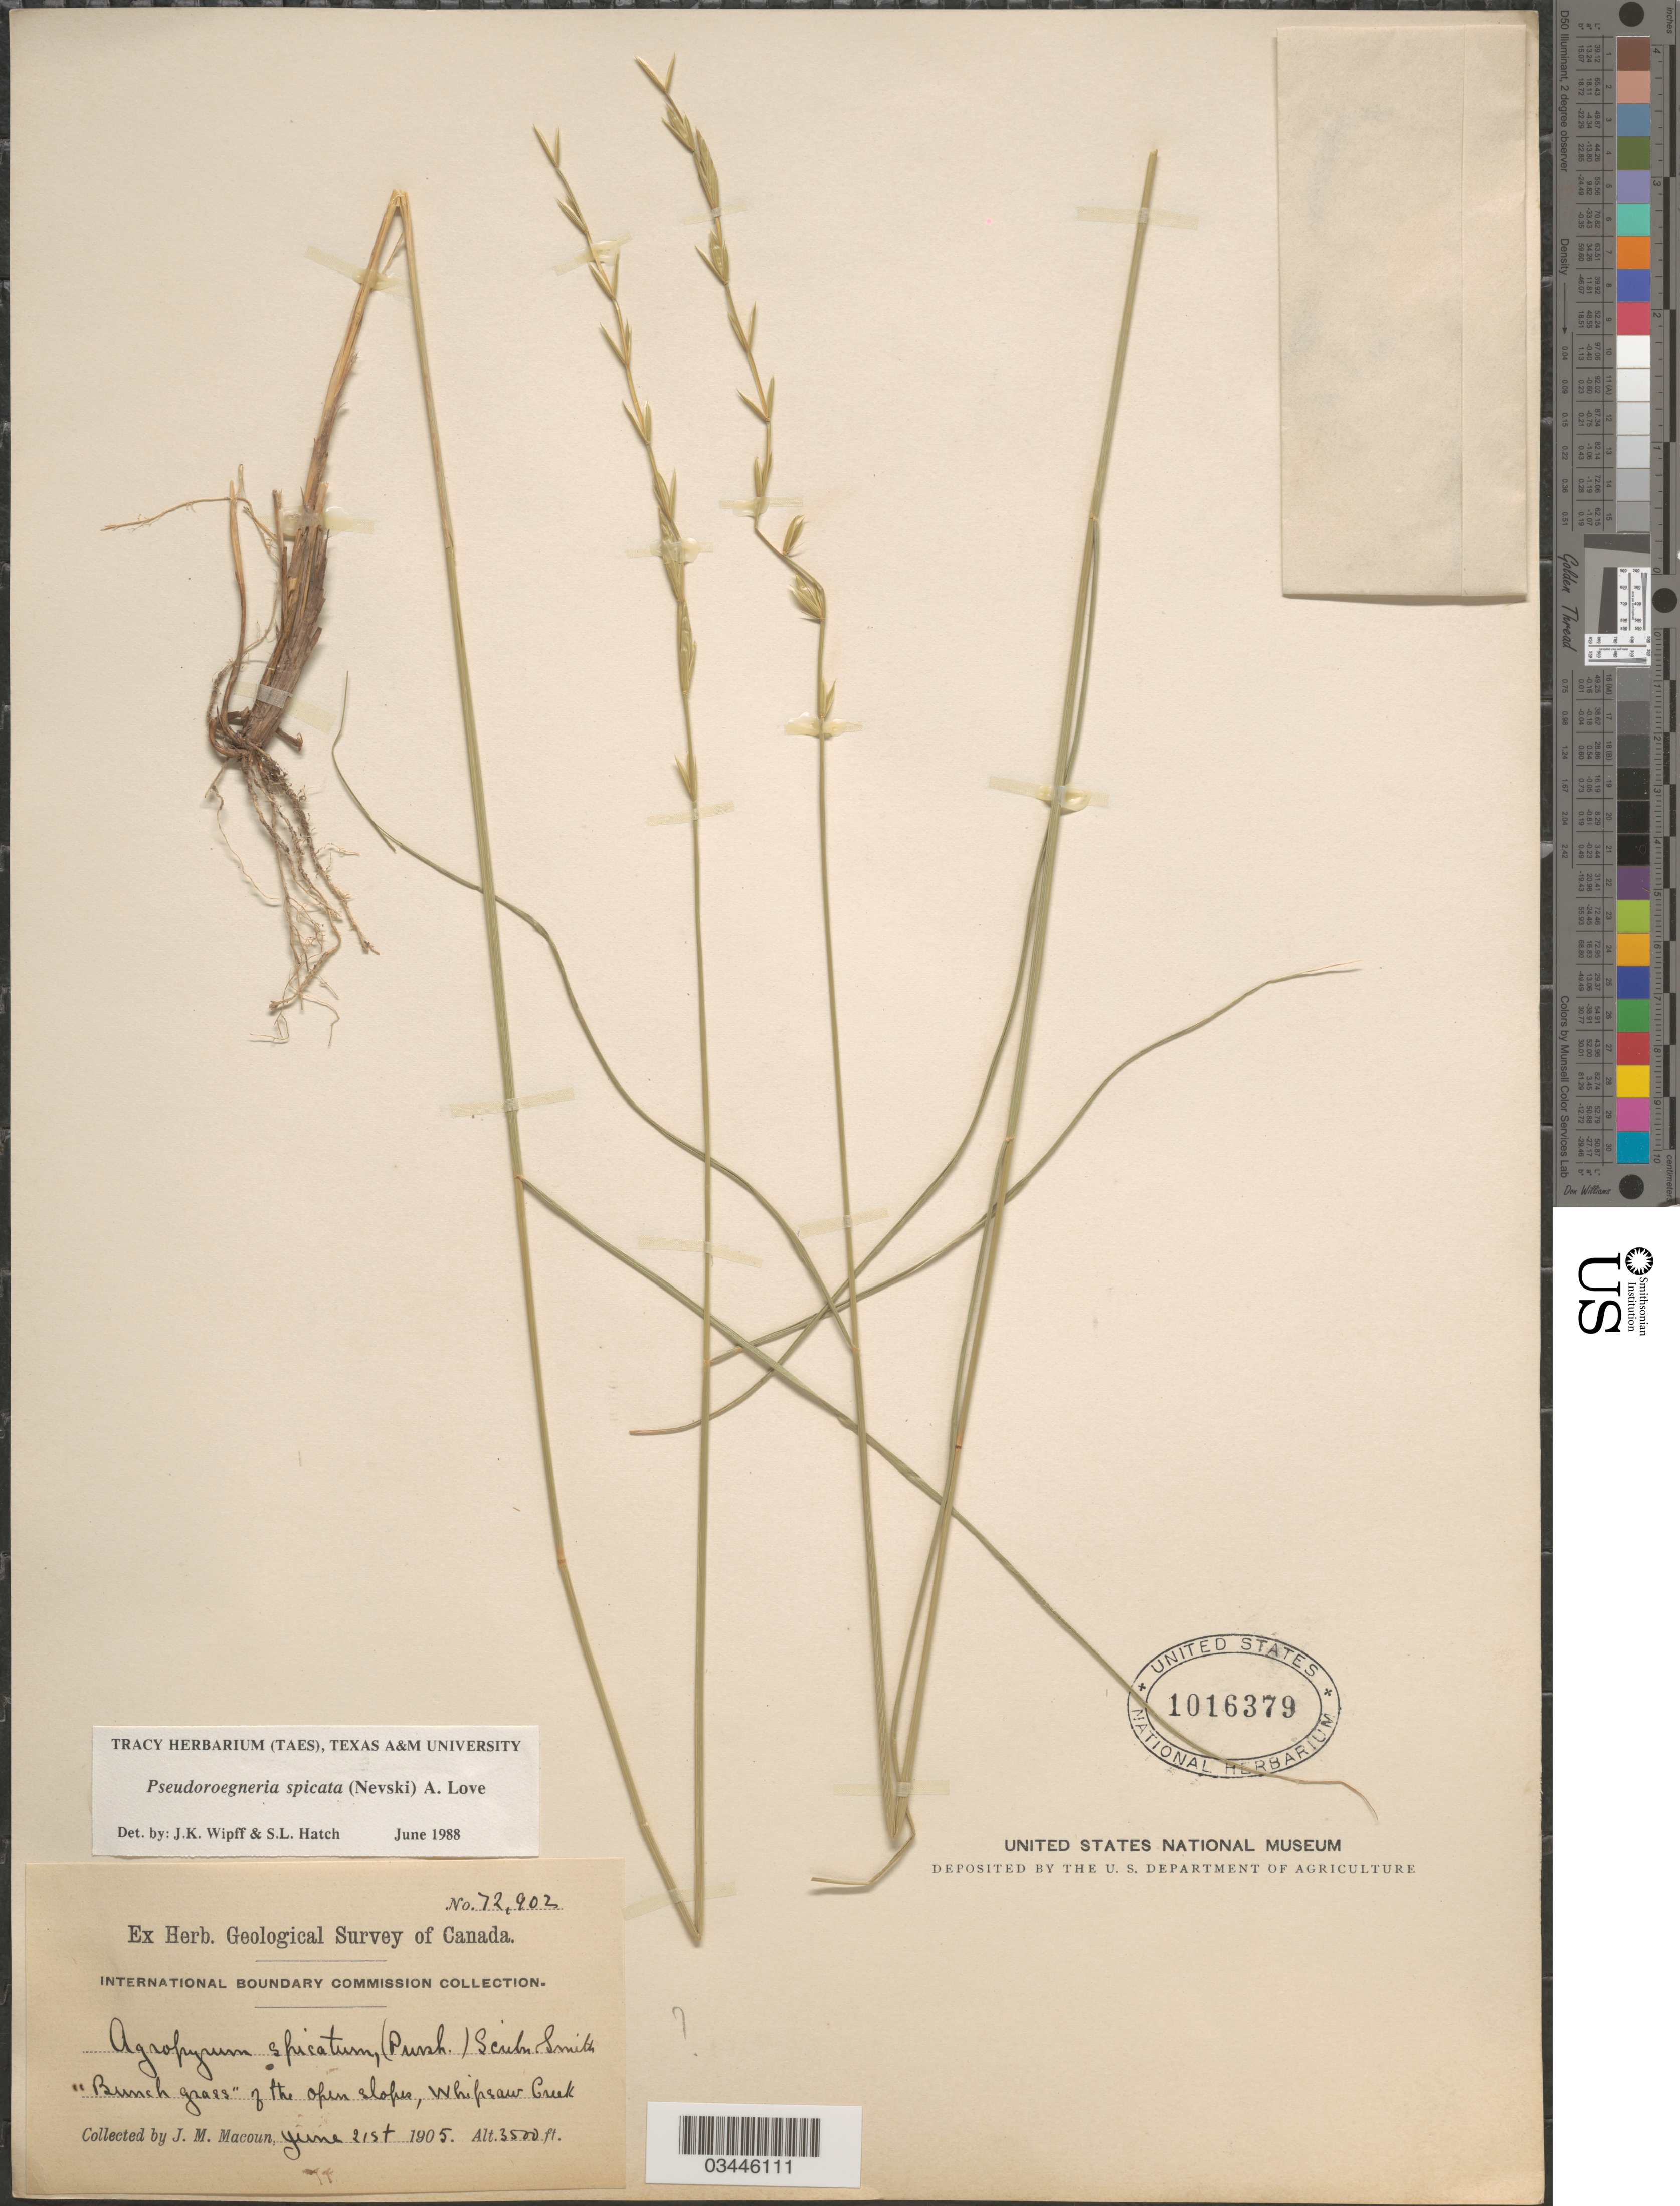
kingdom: Plantae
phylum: Tracheophyta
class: Liliopsida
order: Poales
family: Poaceae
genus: Pseudoroegneria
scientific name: Pseudoroegneria spicata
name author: (Pursh) Á. Löve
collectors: J. M. Macoun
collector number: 72902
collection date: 1905-06-21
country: Canada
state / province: British Columbia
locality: Geological Survey of Canada. Whipsaw Creek.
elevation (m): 1067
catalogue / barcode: US 1016379